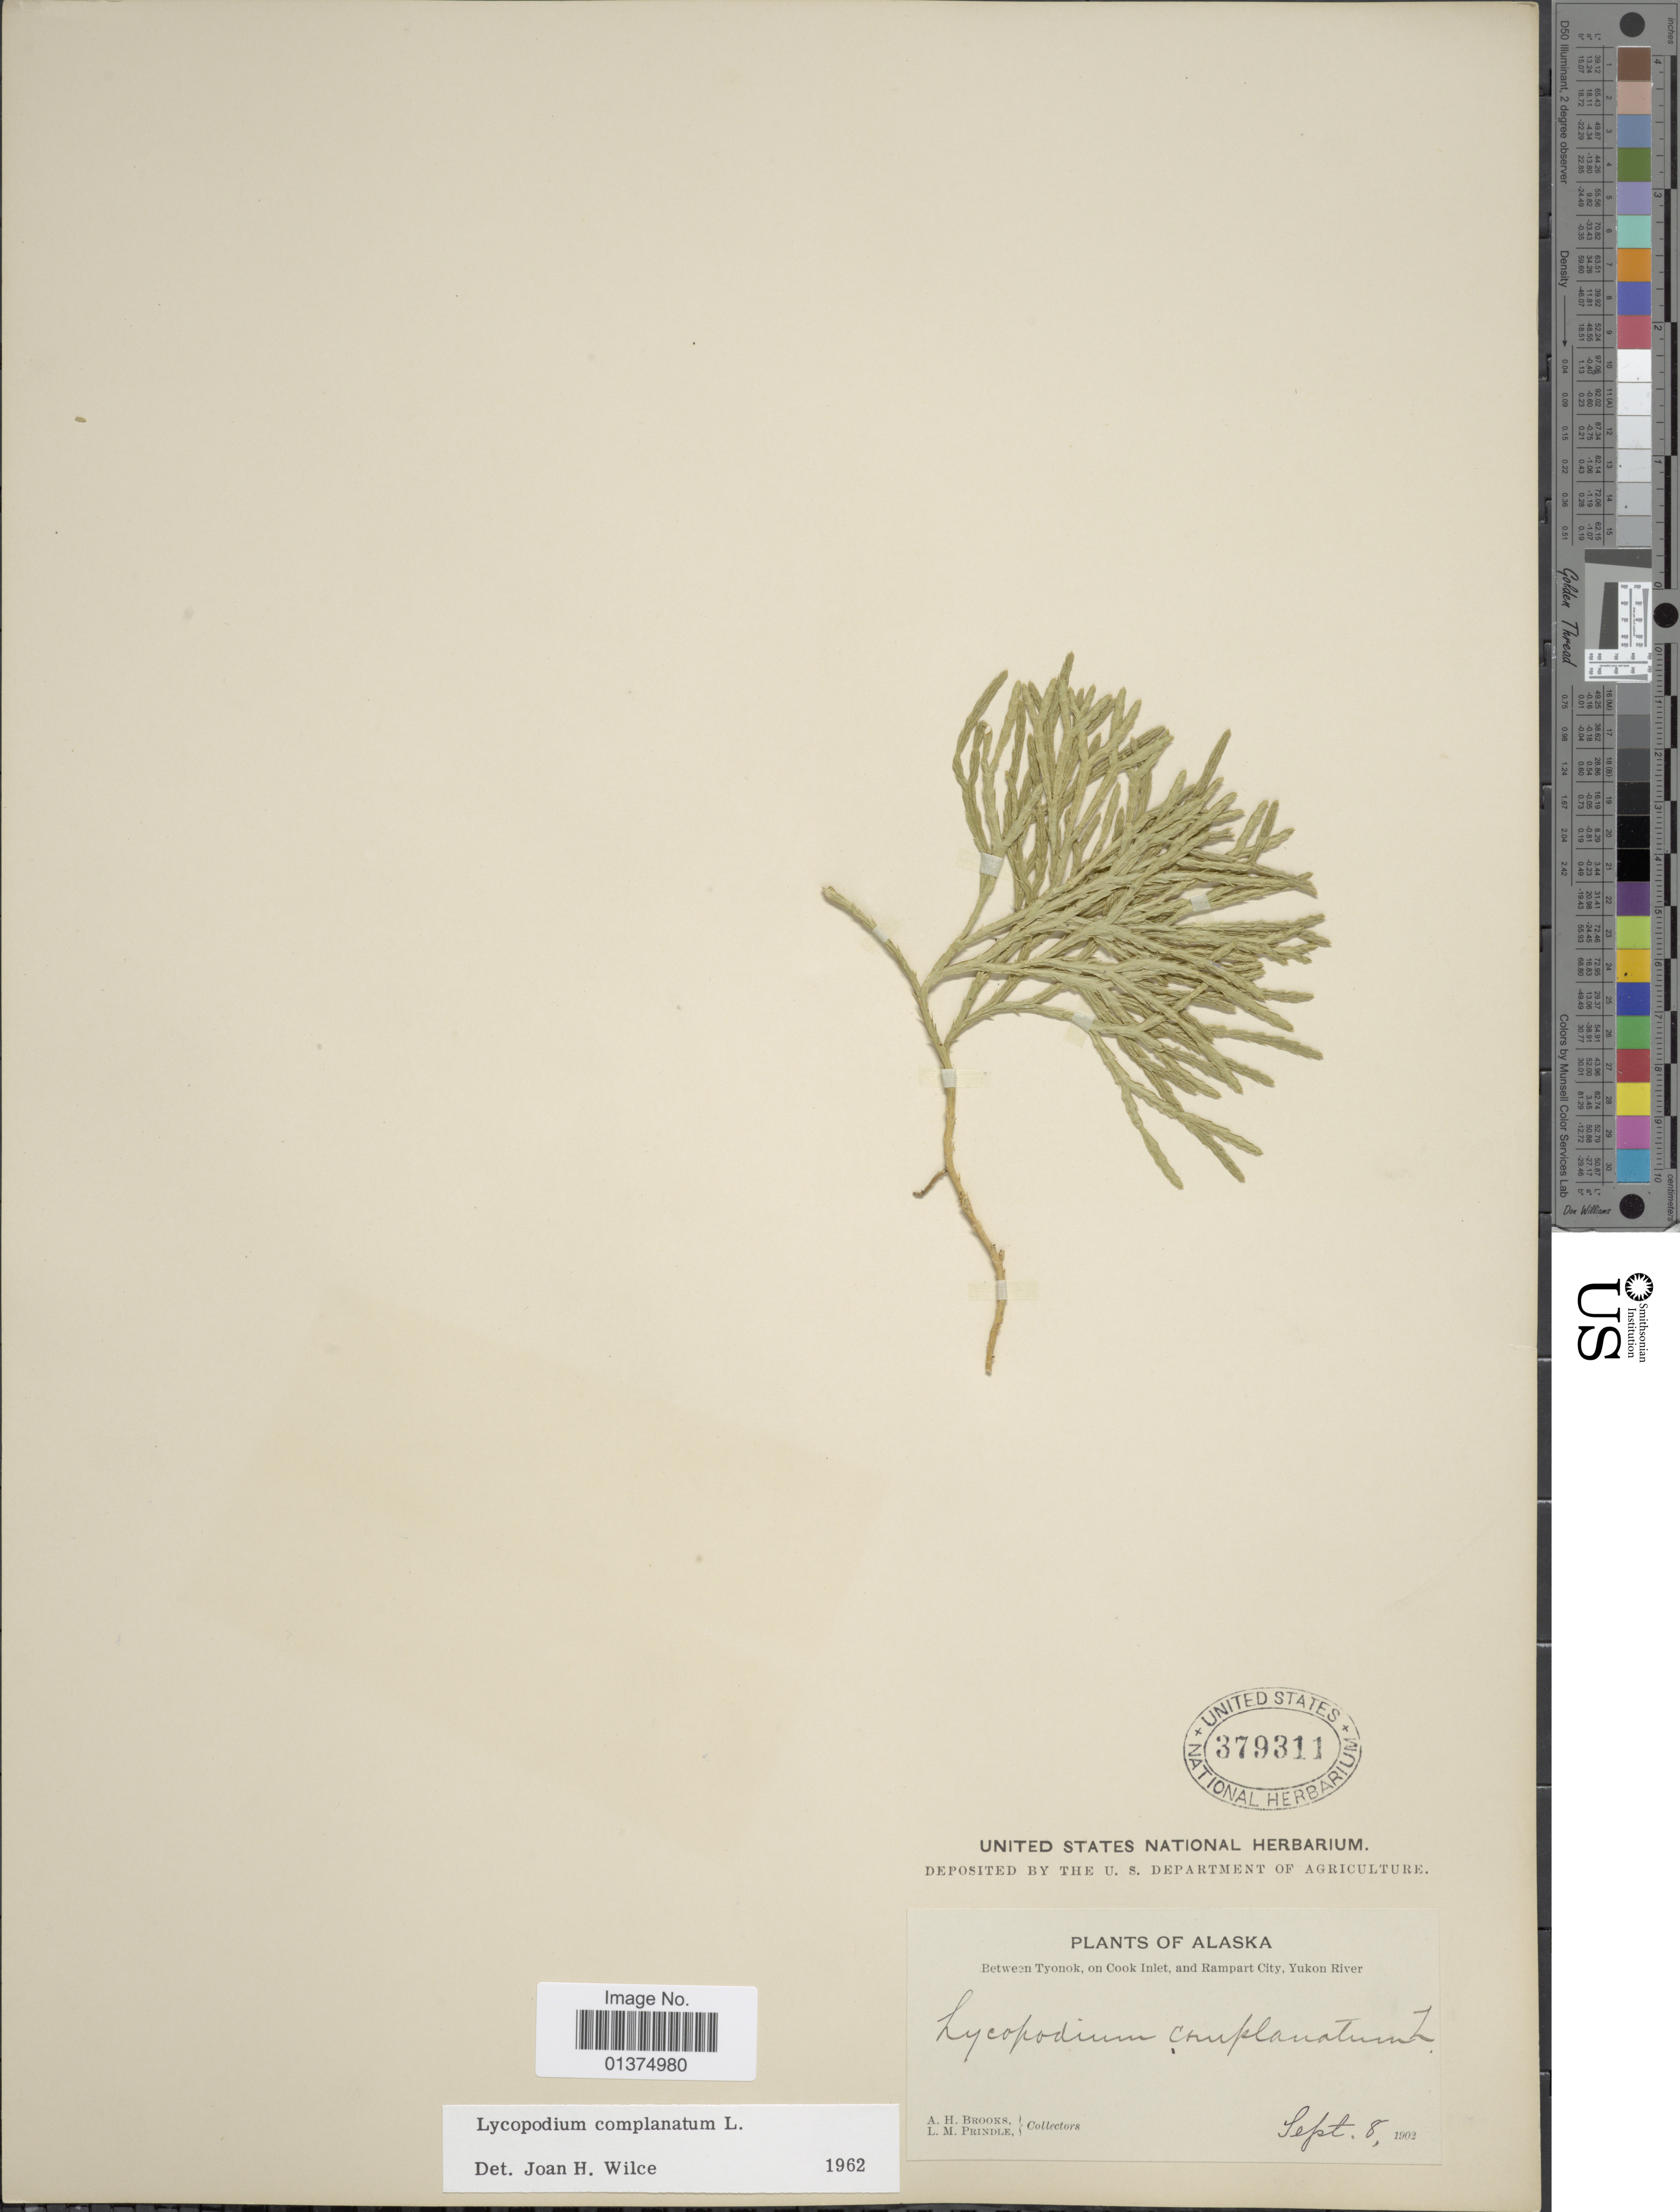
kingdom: Plantae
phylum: Tracheophyta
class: Lycopodiopsida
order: Lycopodiales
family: Lycopodiaceae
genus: Diphasiastrum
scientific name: Diphasiastrum complanatum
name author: (L.) Holub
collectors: A. Brooks & L. Prindle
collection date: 1902-09-08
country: United States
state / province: Alaska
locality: Between Tyonok, on Cook Inlet, and Rampart City, Yukon River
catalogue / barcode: US 379311